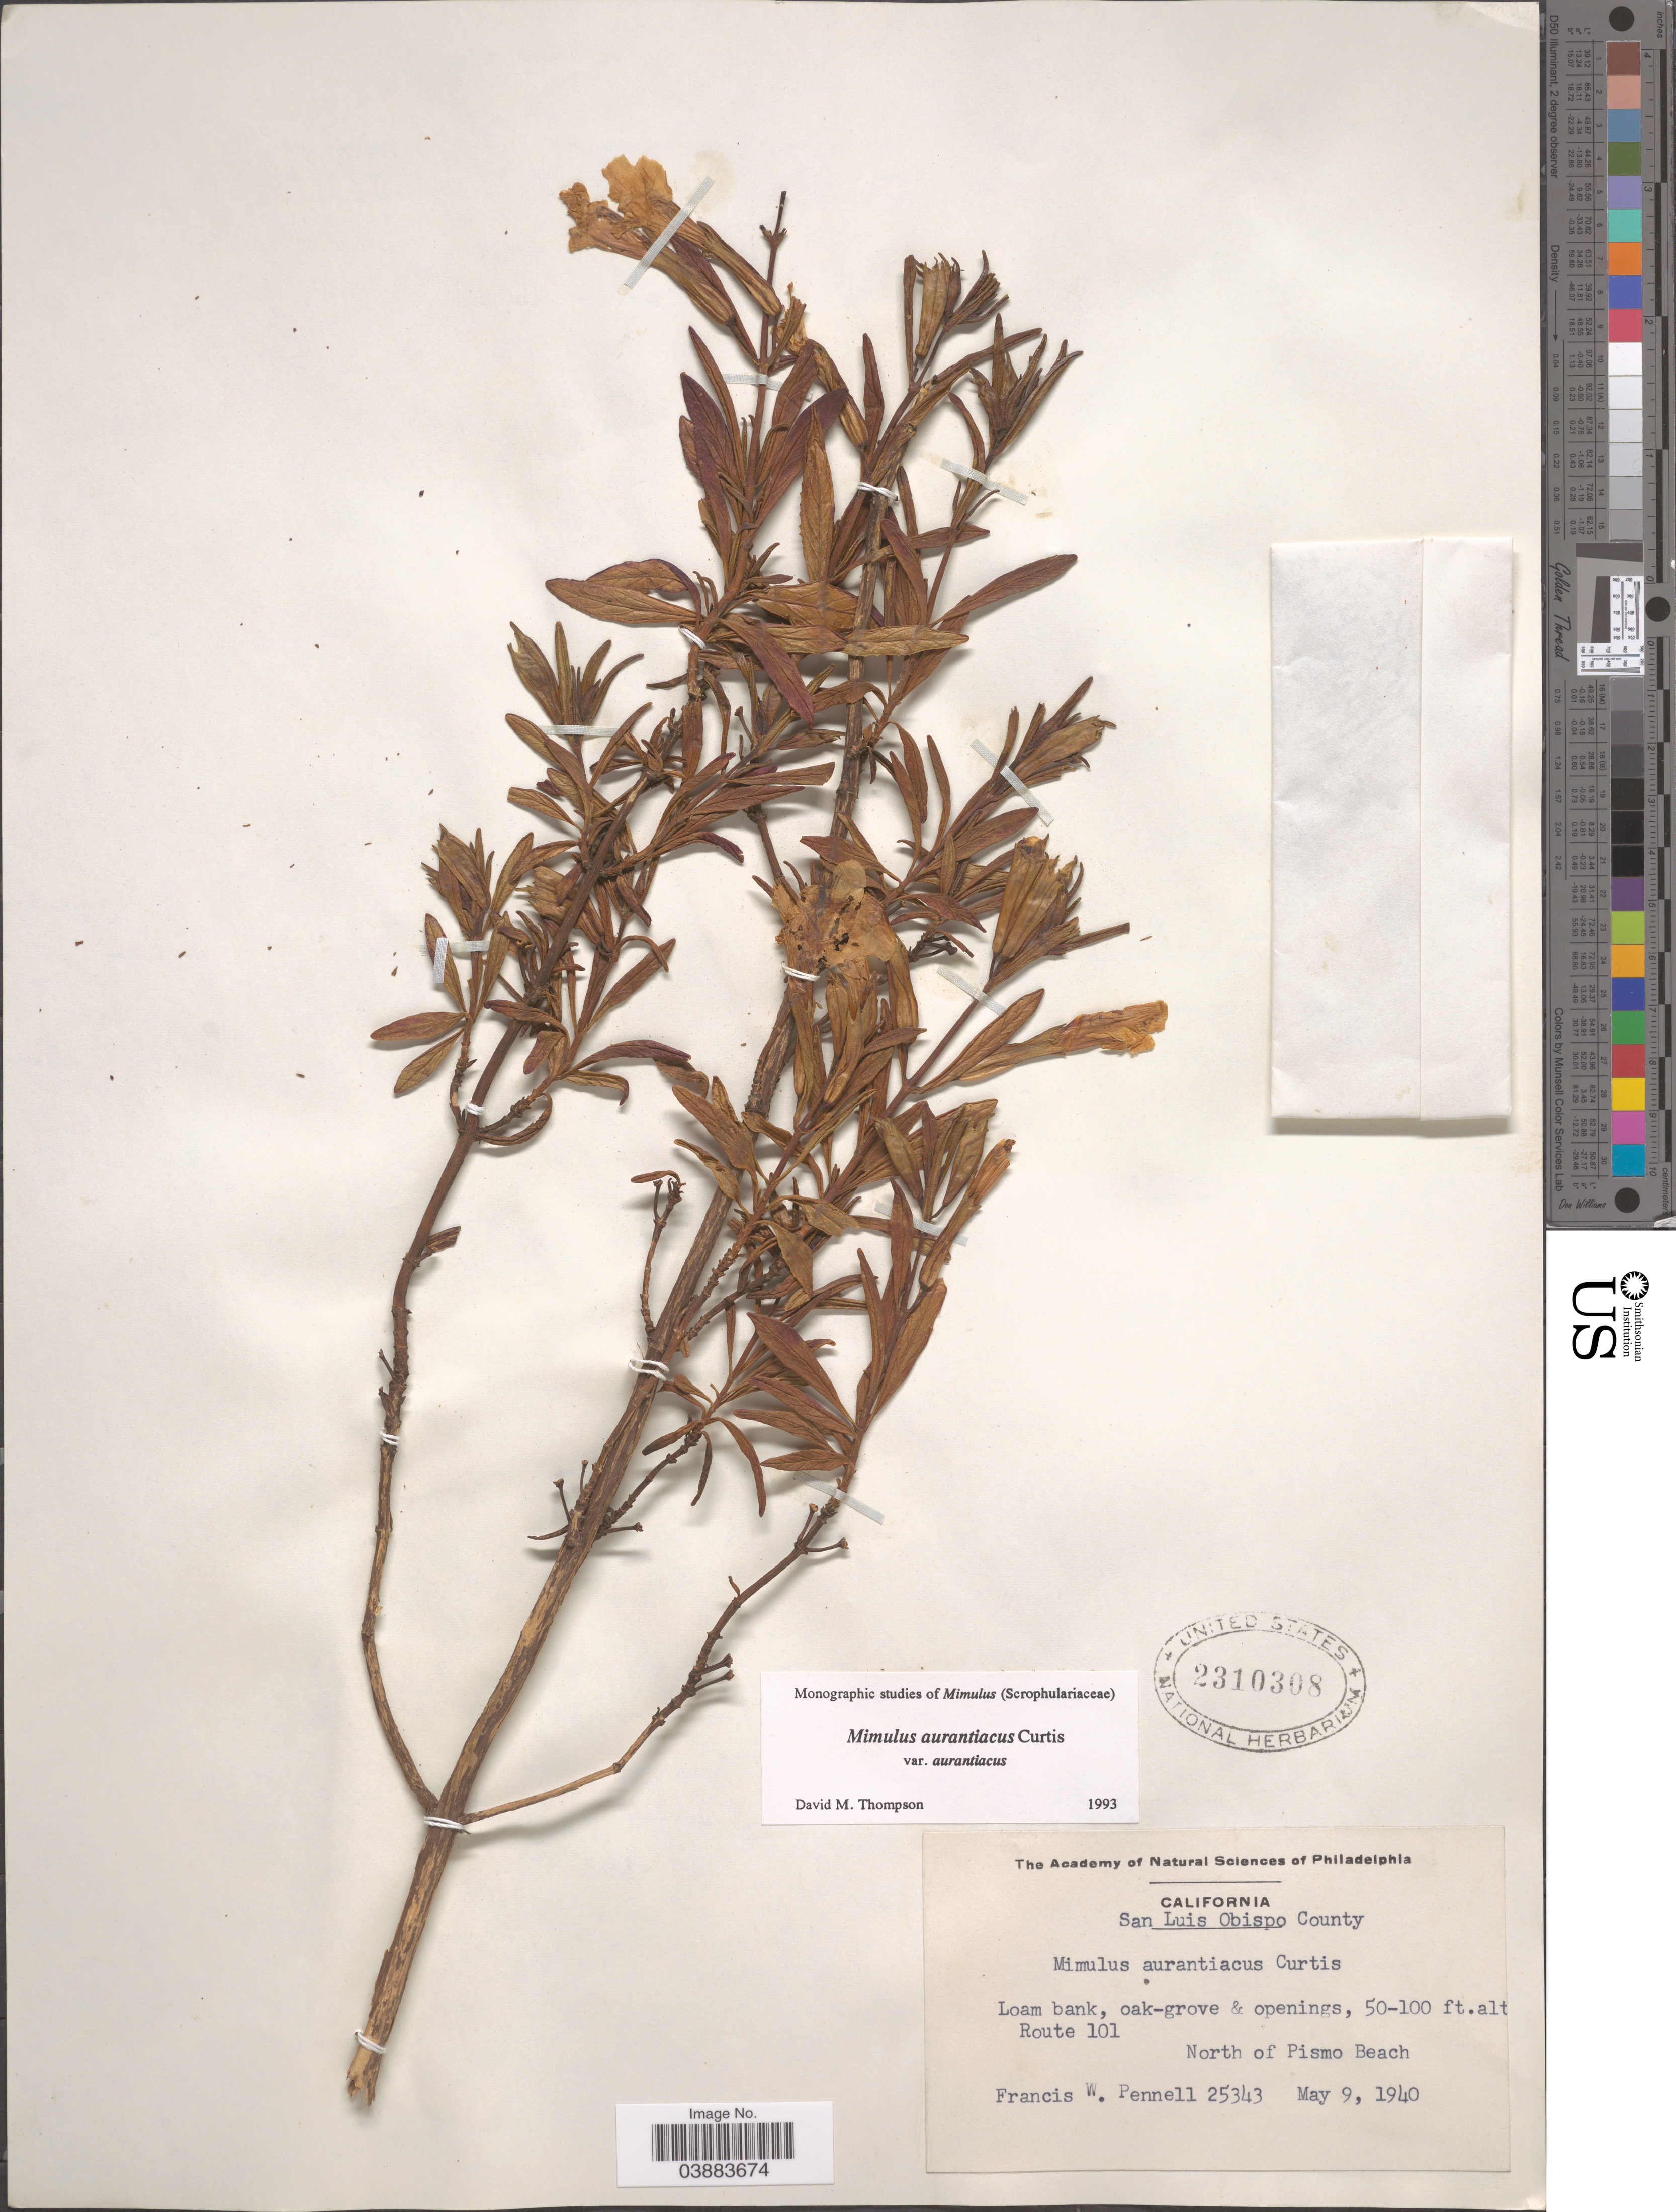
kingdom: Plantae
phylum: Tracheophyta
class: Magnoliopsida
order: Lamiales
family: Phrymaceae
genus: Diplacus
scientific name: Diplacus aurantiacus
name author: (Curtis) Jeps.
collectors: F. W. Pennell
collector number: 25343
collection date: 1940-05-09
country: United States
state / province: California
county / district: San Luis Obispo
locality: San Luis Obispo County. Route 101. North of Pismo Beach.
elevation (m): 15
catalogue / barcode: US 2310308